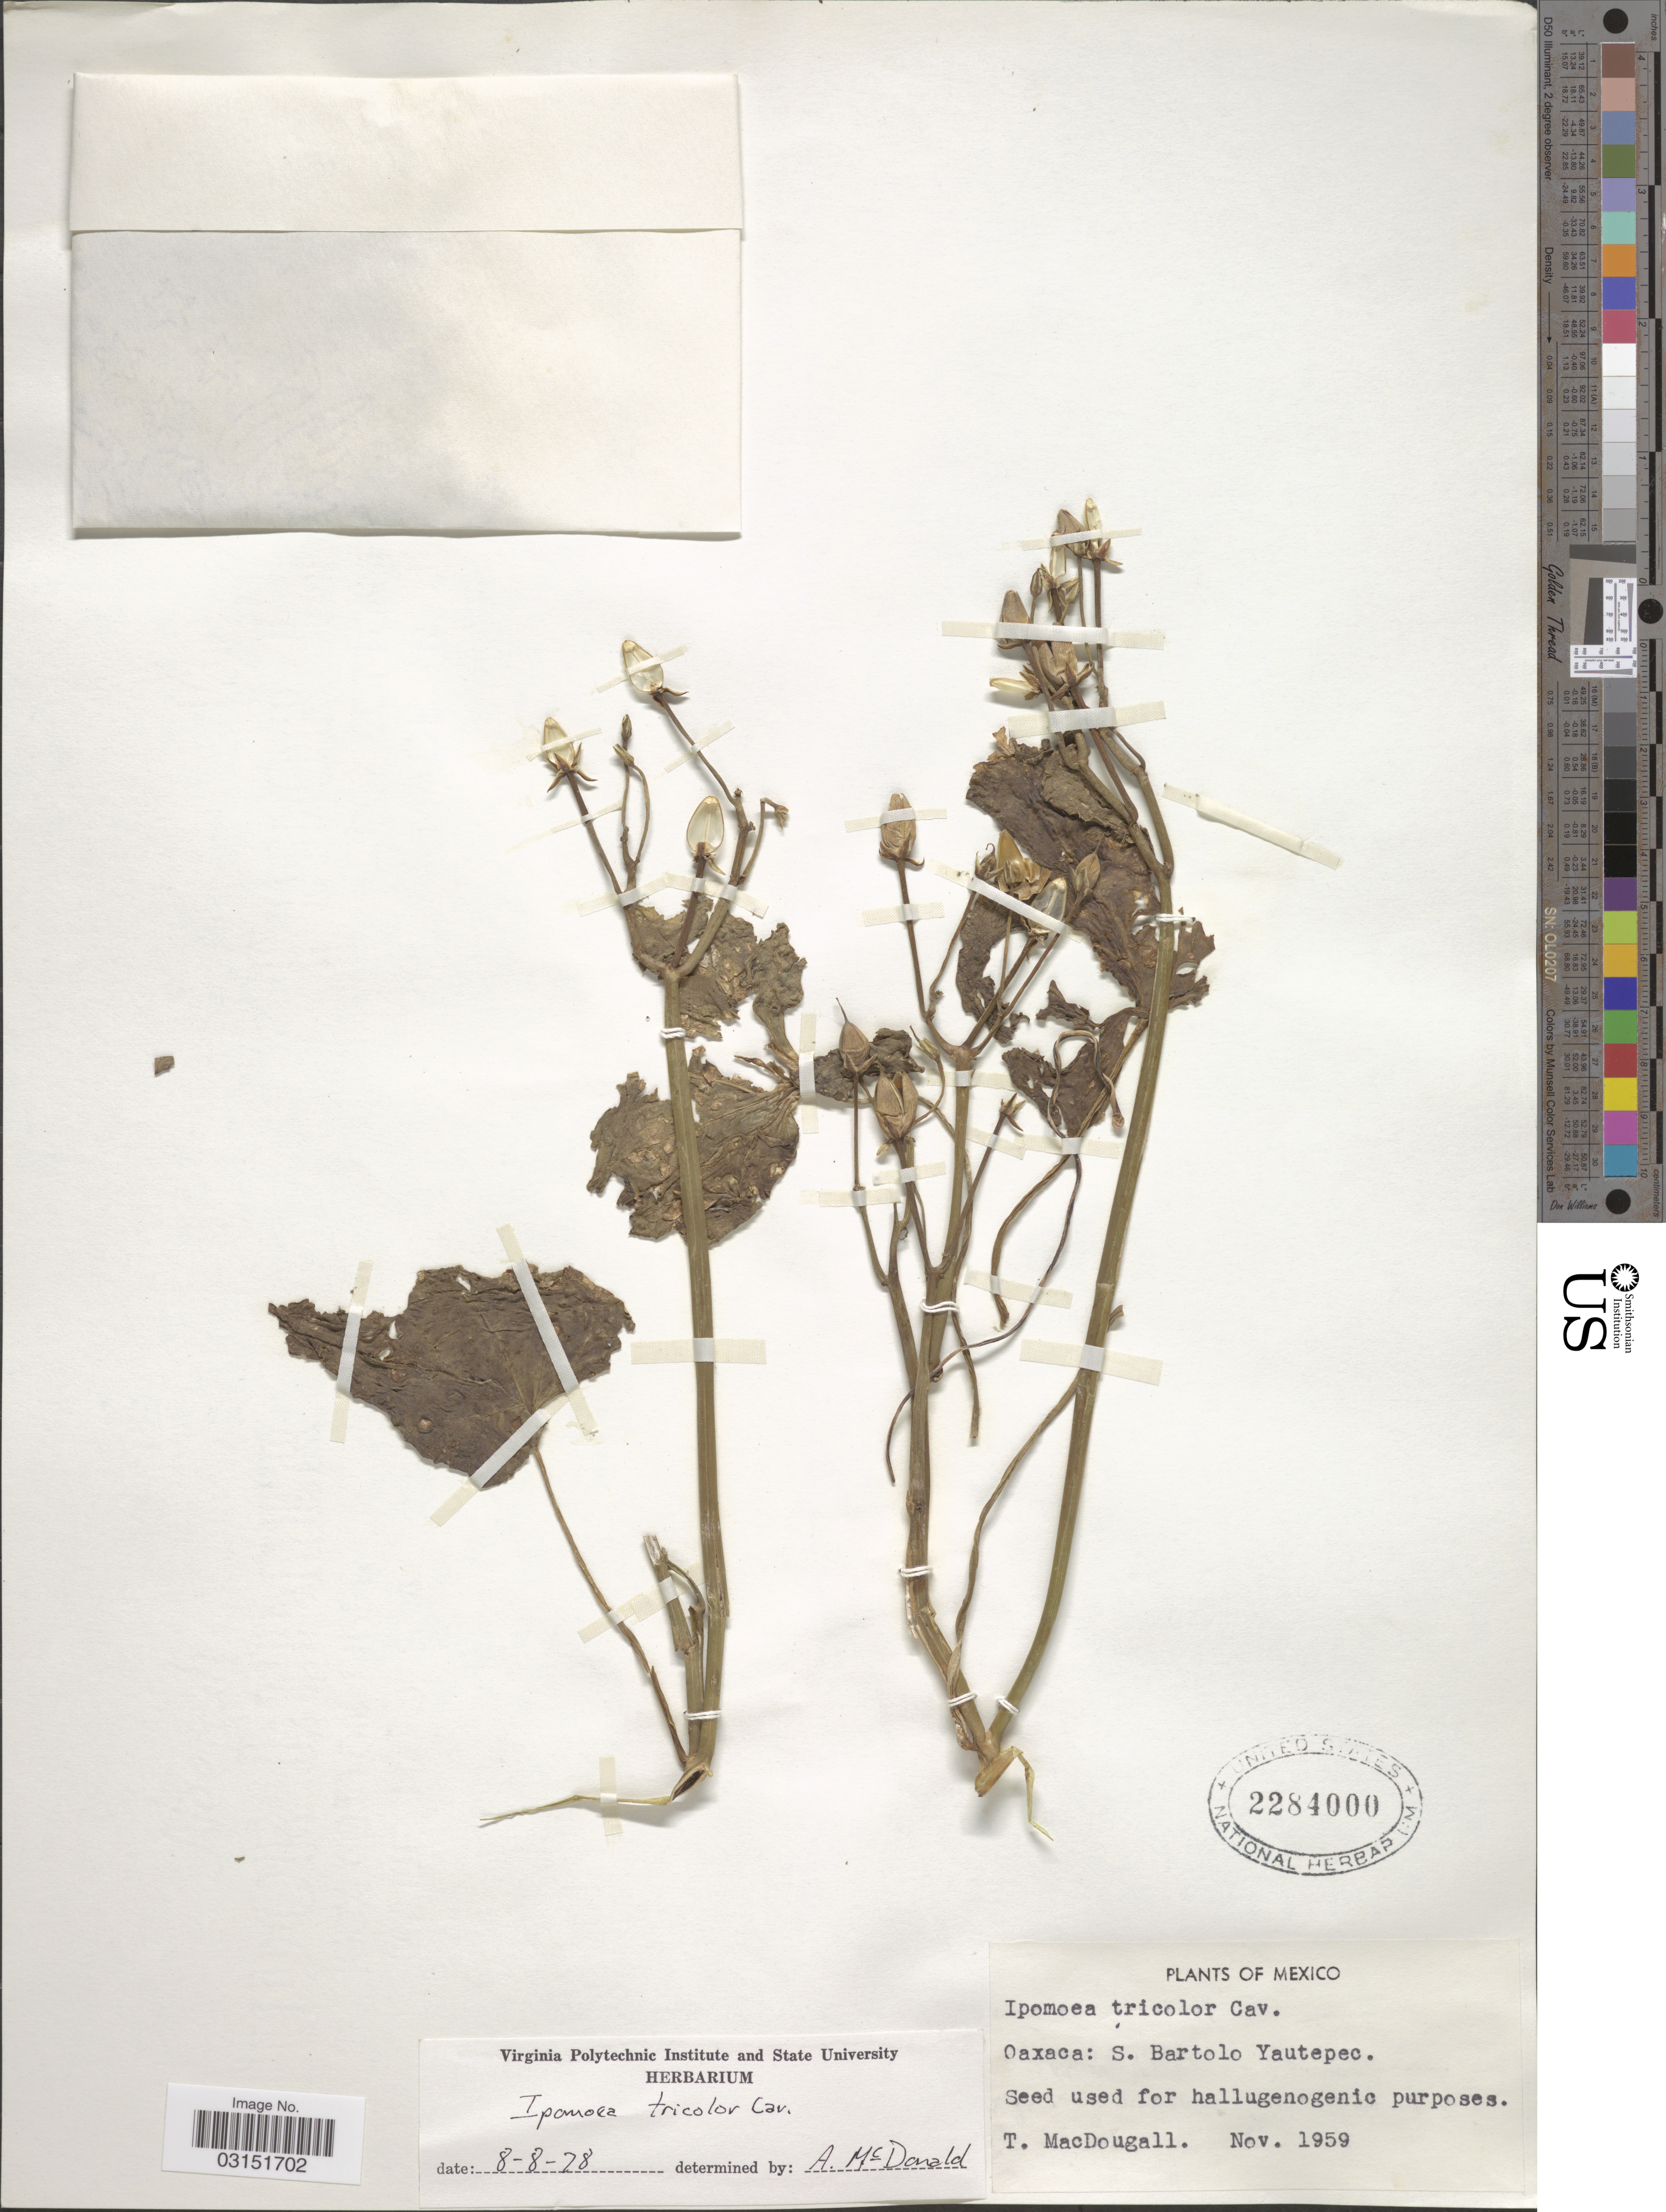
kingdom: Plantae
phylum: Tracheophyta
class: Magnoliopsida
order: Solanales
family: Convolvulaceae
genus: Ipomoea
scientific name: Ipomoea tricolor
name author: Cav.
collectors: T. B. MacDougall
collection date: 1959-11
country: Mexico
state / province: Oaxaca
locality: S. Bartolo Yautepec.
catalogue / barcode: US 2284000